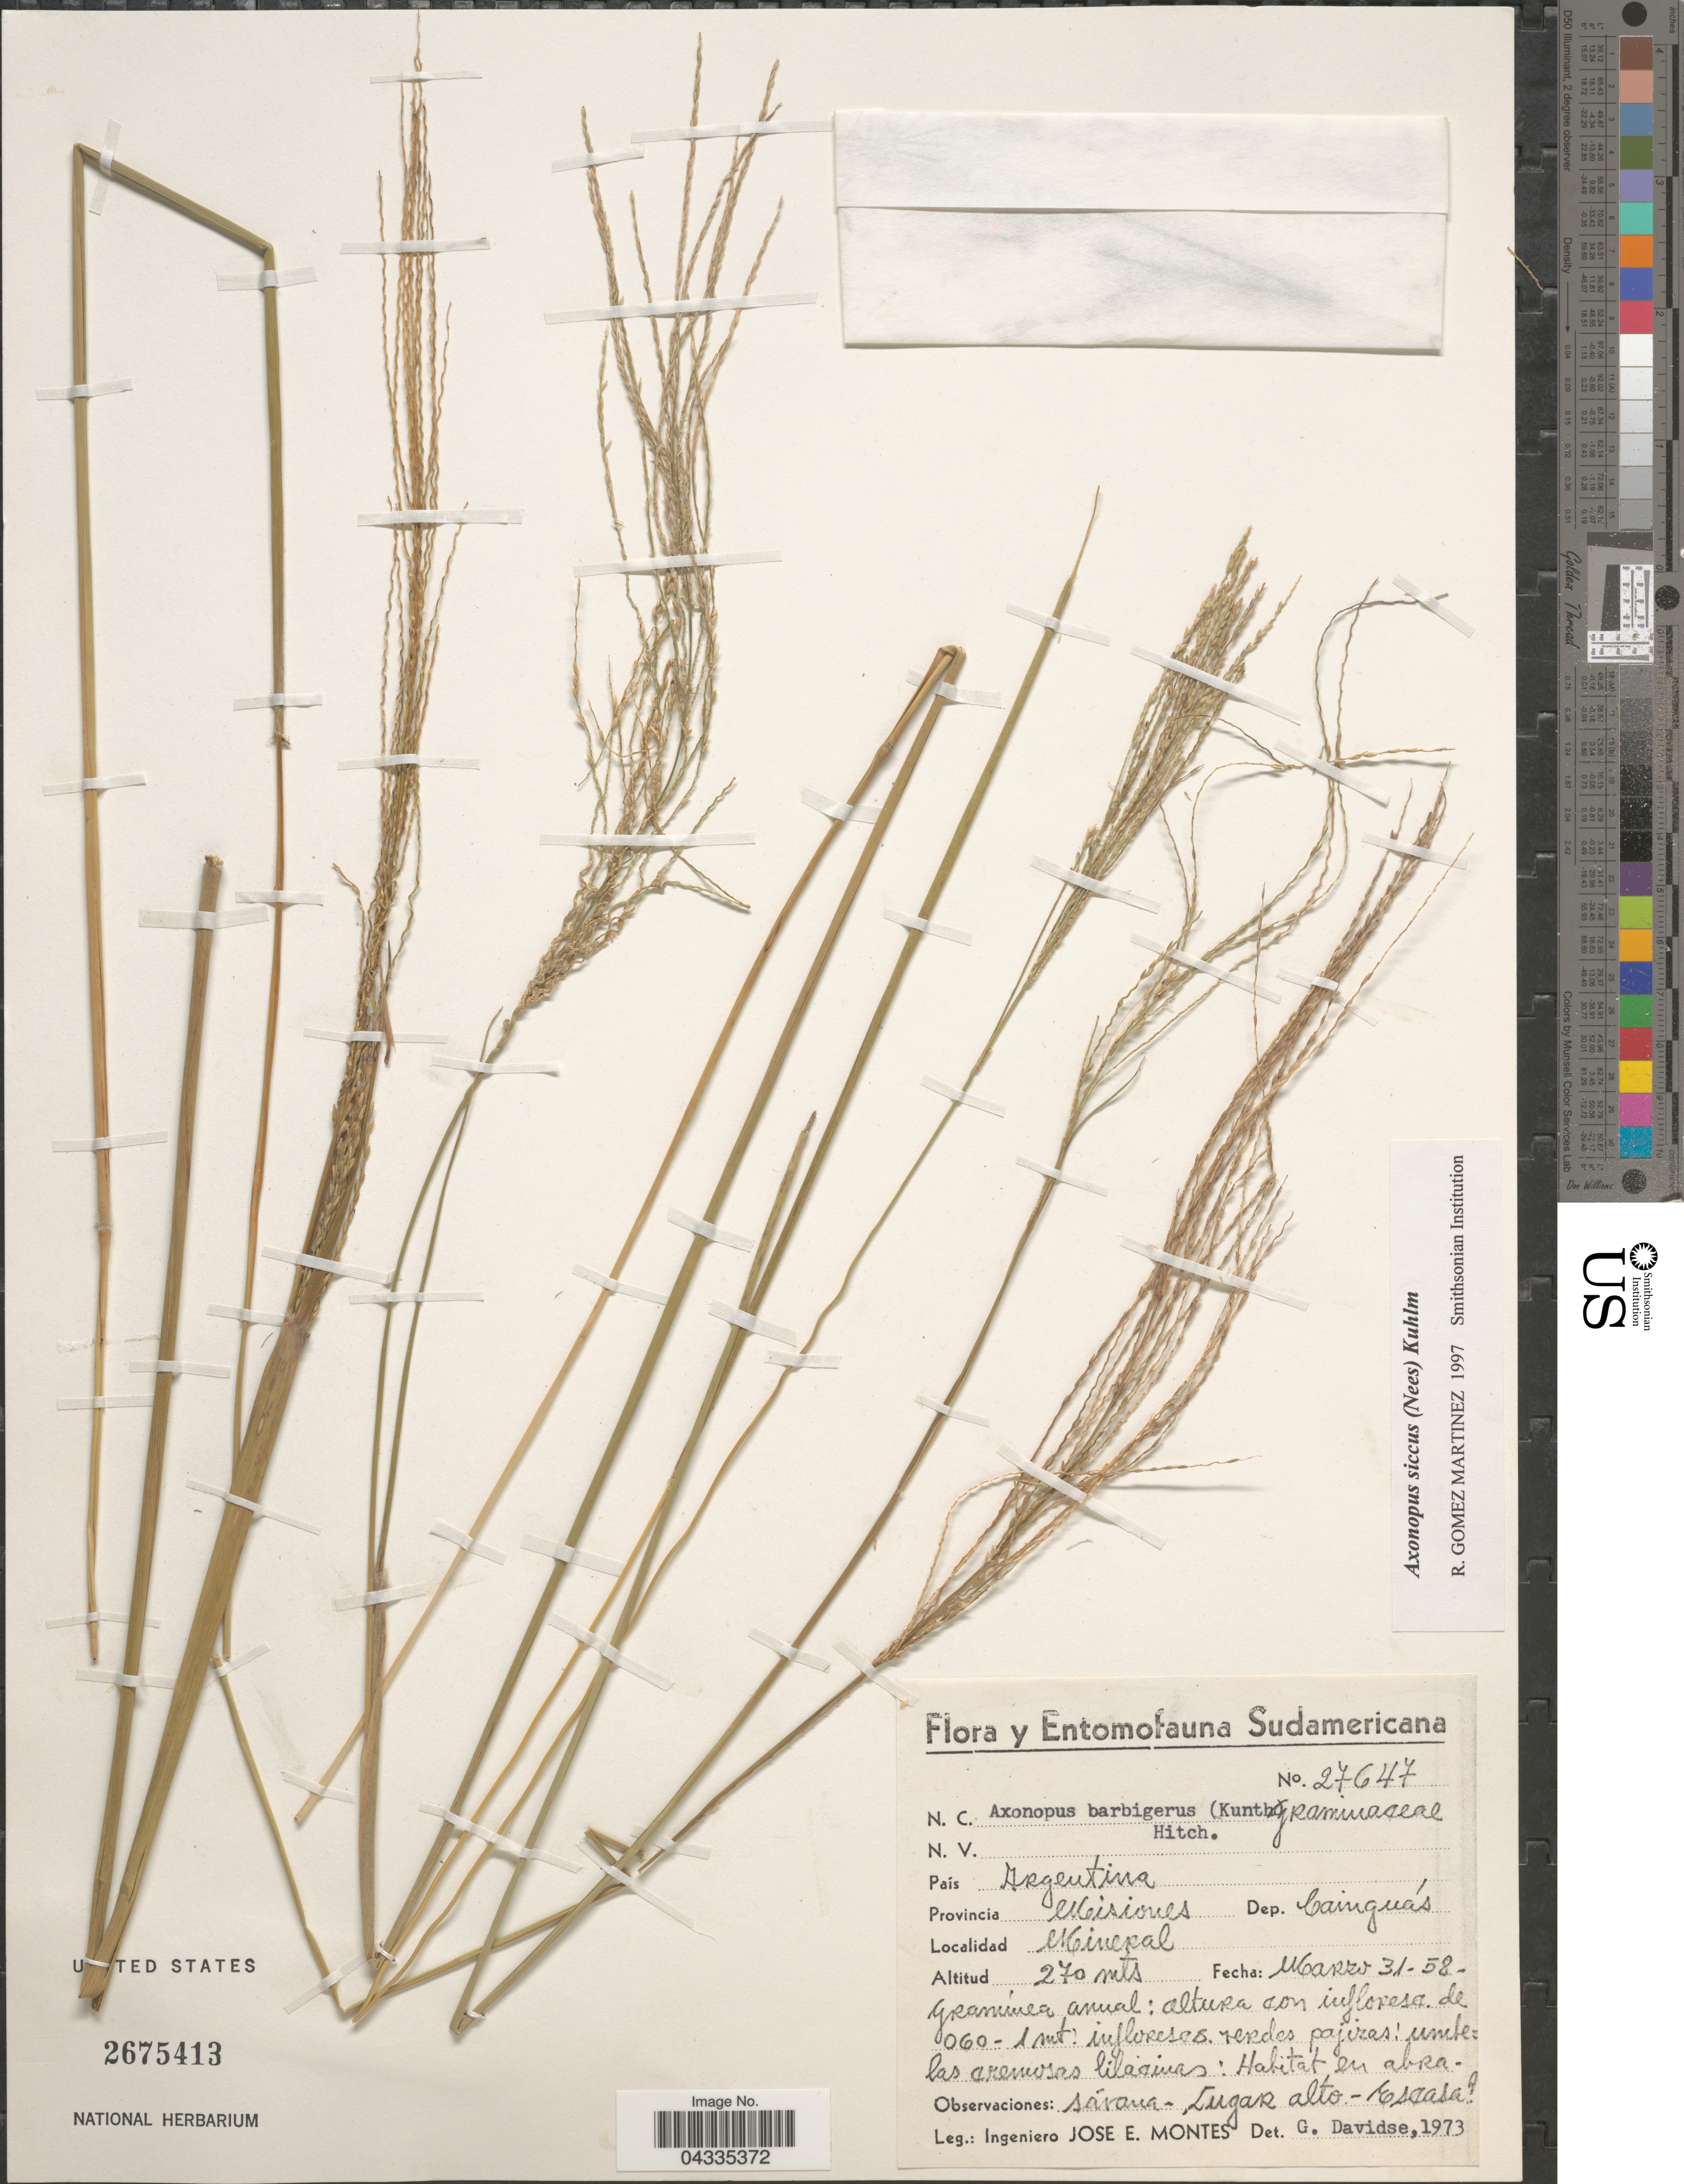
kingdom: Plantae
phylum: Tracheophyta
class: Liliopsida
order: Poales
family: Poaceae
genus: Axonopus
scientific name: Axonopus siccus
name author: (Nees) Kuhlm.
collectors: J. E. Montes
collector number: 27647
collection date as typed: Transcribed d/m/y: 31/3/58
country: Argentina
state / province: Misiones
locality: Dep. Cainguás. Mineral.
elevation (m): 270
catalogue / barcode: US 2675413